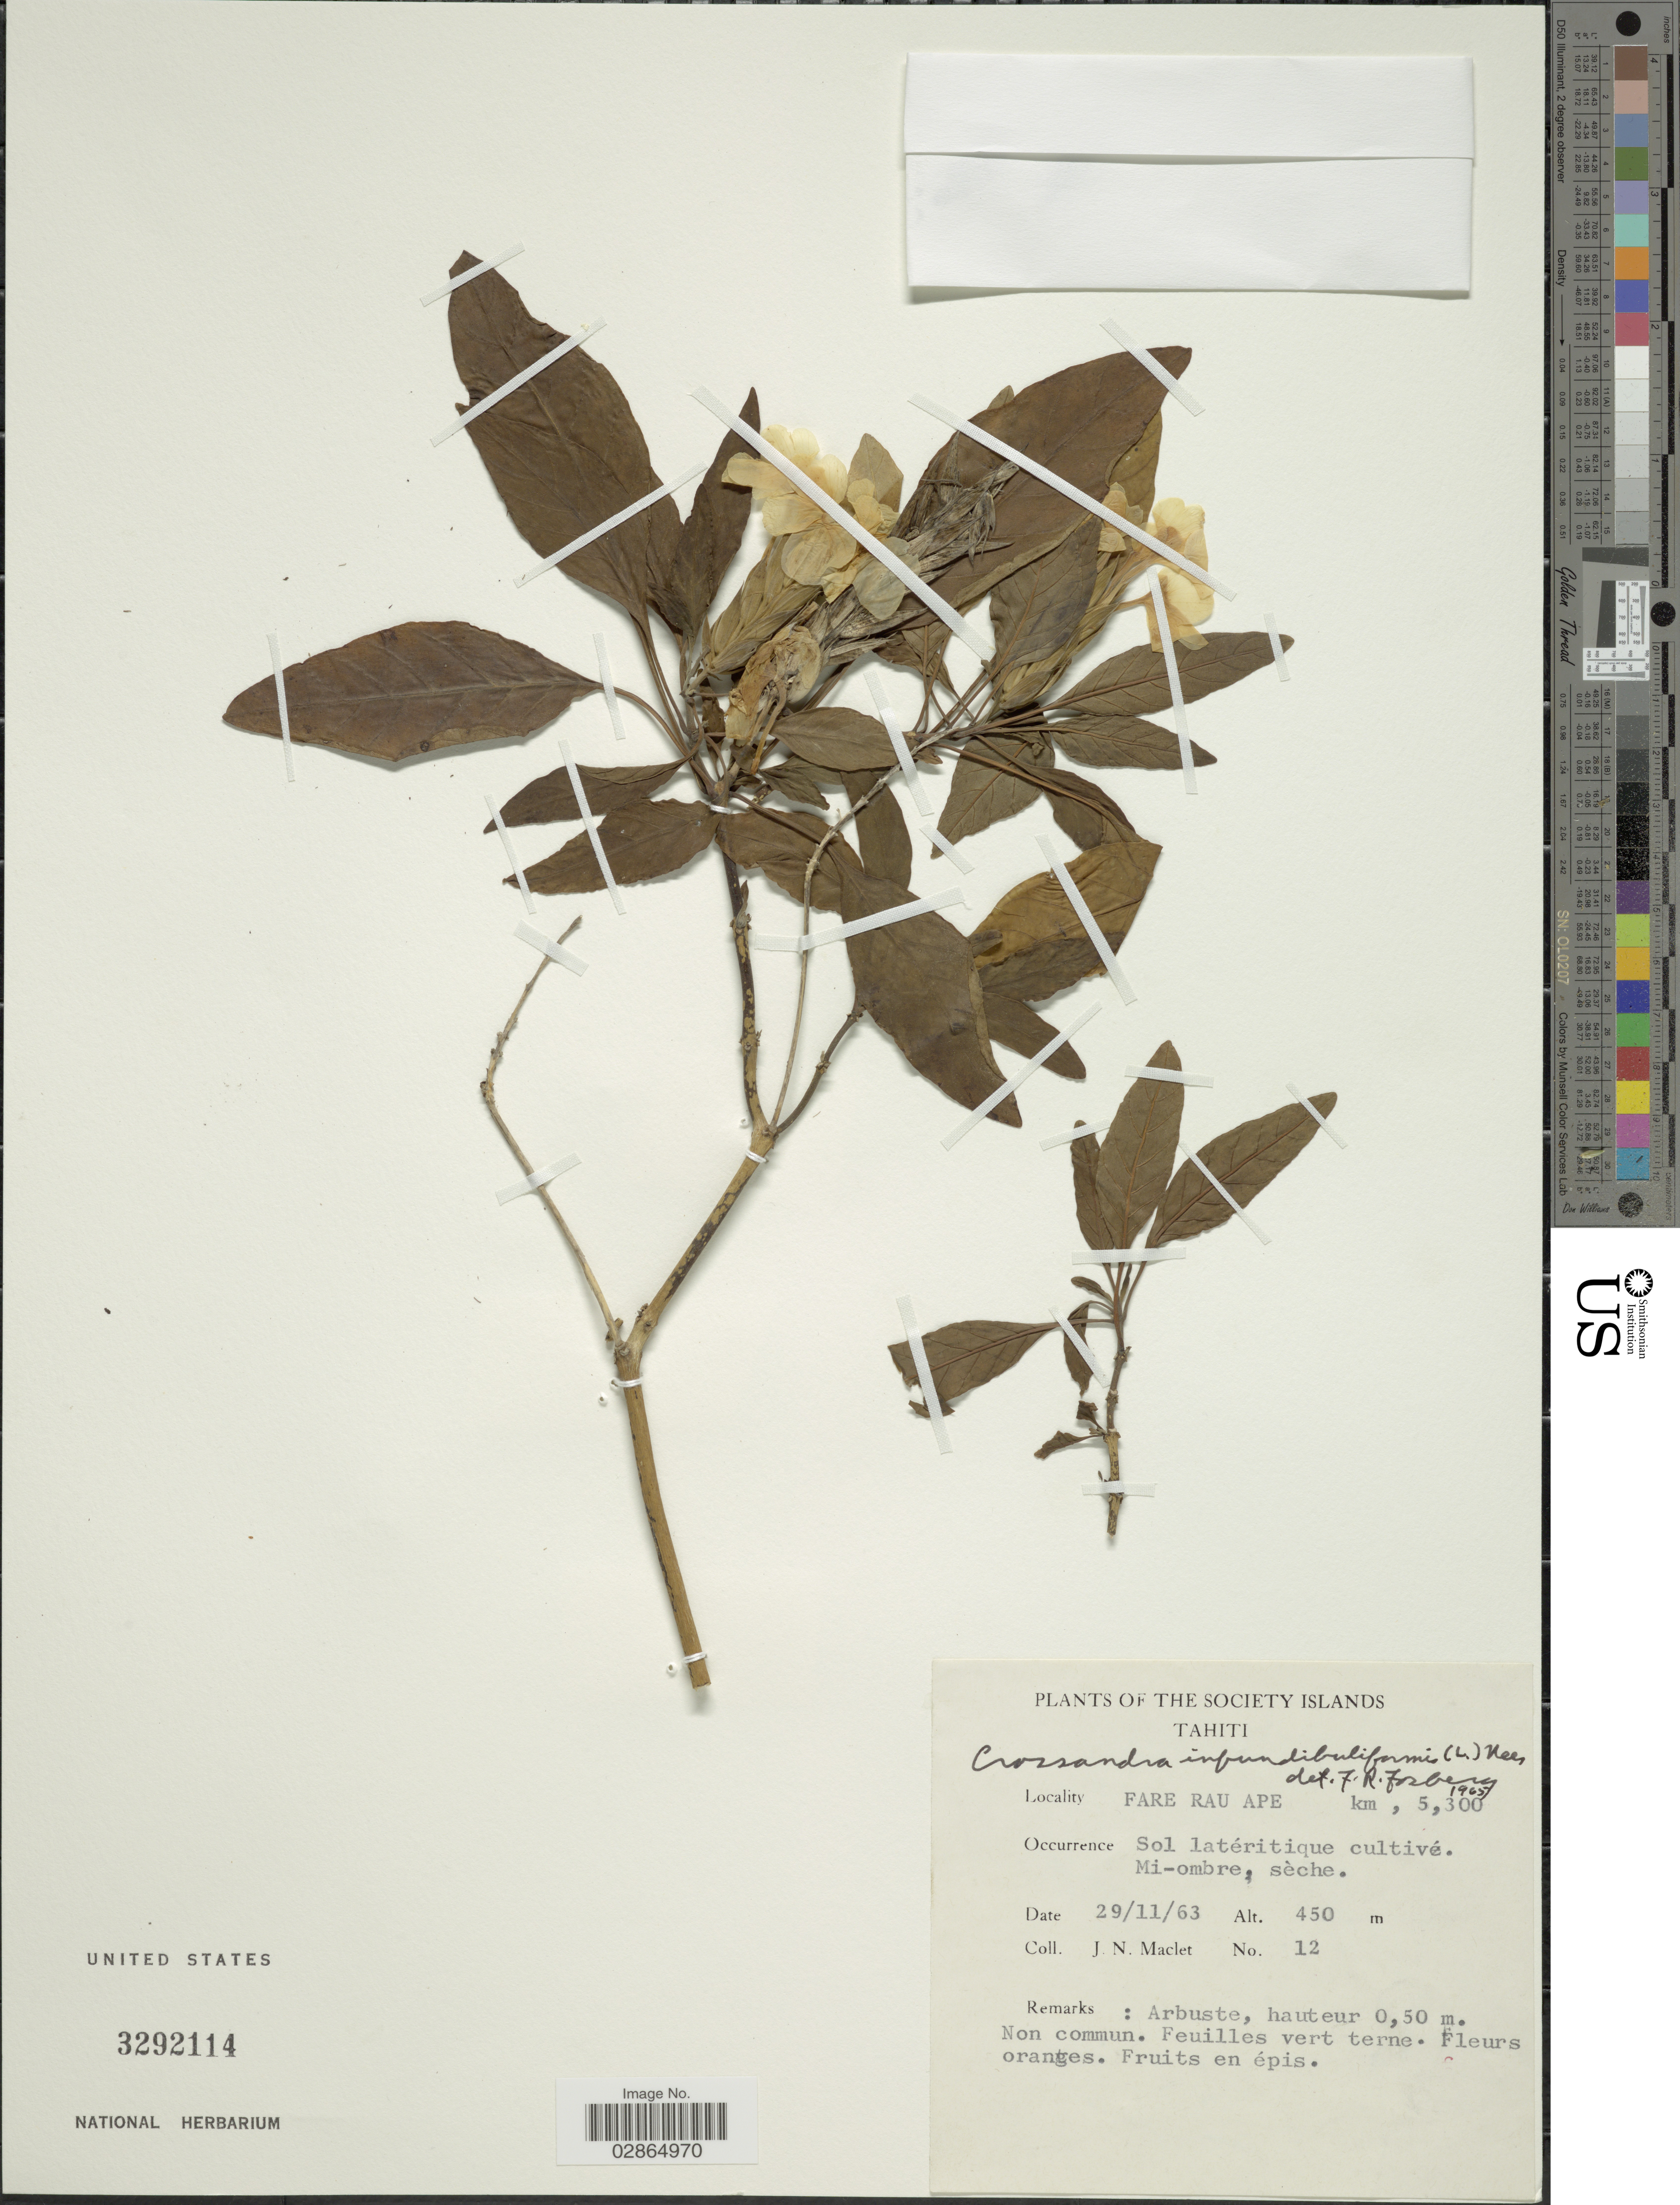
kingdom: Plantae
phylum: Tracheophyta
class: Magnoliopsida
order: Lamiales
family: Acanthaceae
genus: Crossandra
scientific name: Crossandra infundibuliformis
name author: (L.) Nees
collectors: J. Maclet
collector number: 12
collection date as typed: Transcribed d/m/y: 29/11/63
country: French Polynesia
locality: Society Islands. Tahiti. FARE RAU APE km , 5,300.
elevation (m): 450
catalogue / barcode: US 3292114